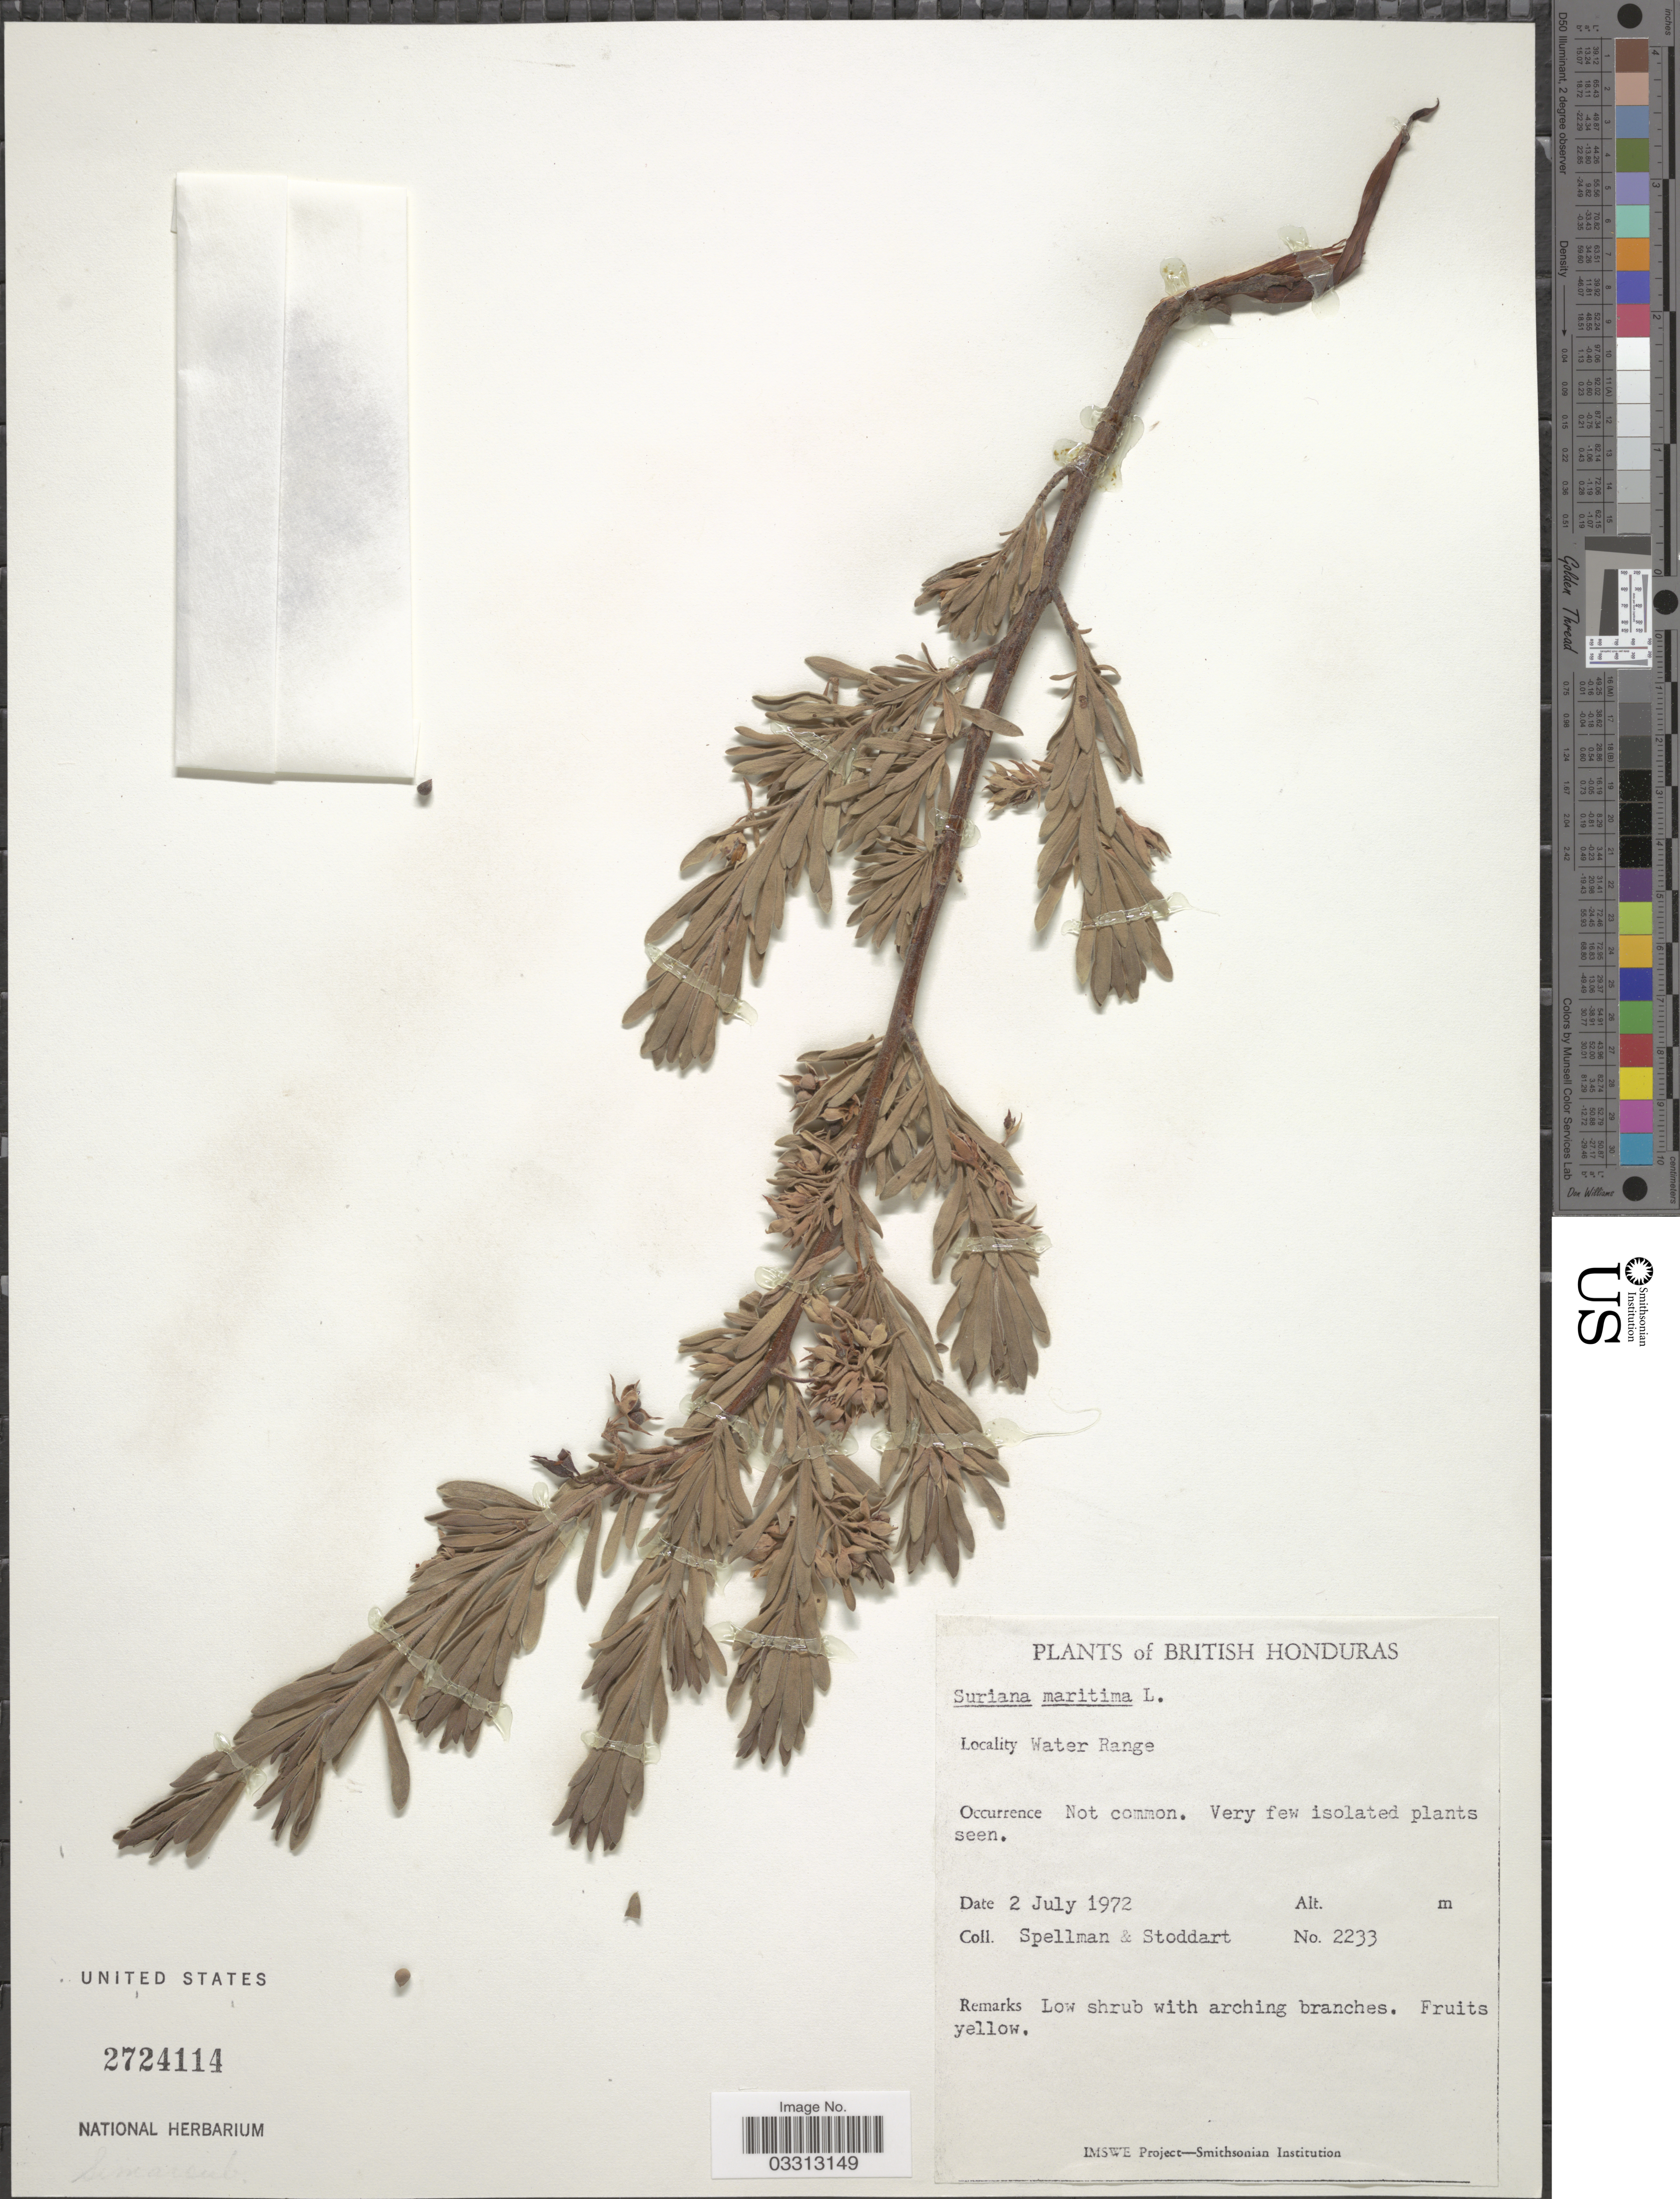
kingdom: Plantae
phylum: Tracheophyta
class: Magnoliopsida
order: Fabales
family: Surianaceae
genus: Suriana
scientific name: Suriana maritima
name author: L.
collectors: Spellman, -- & -. Stoddart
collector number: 2233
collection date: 1972-07-02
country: Belize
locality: British Honduras. Water Range.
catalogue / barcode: US 2724114